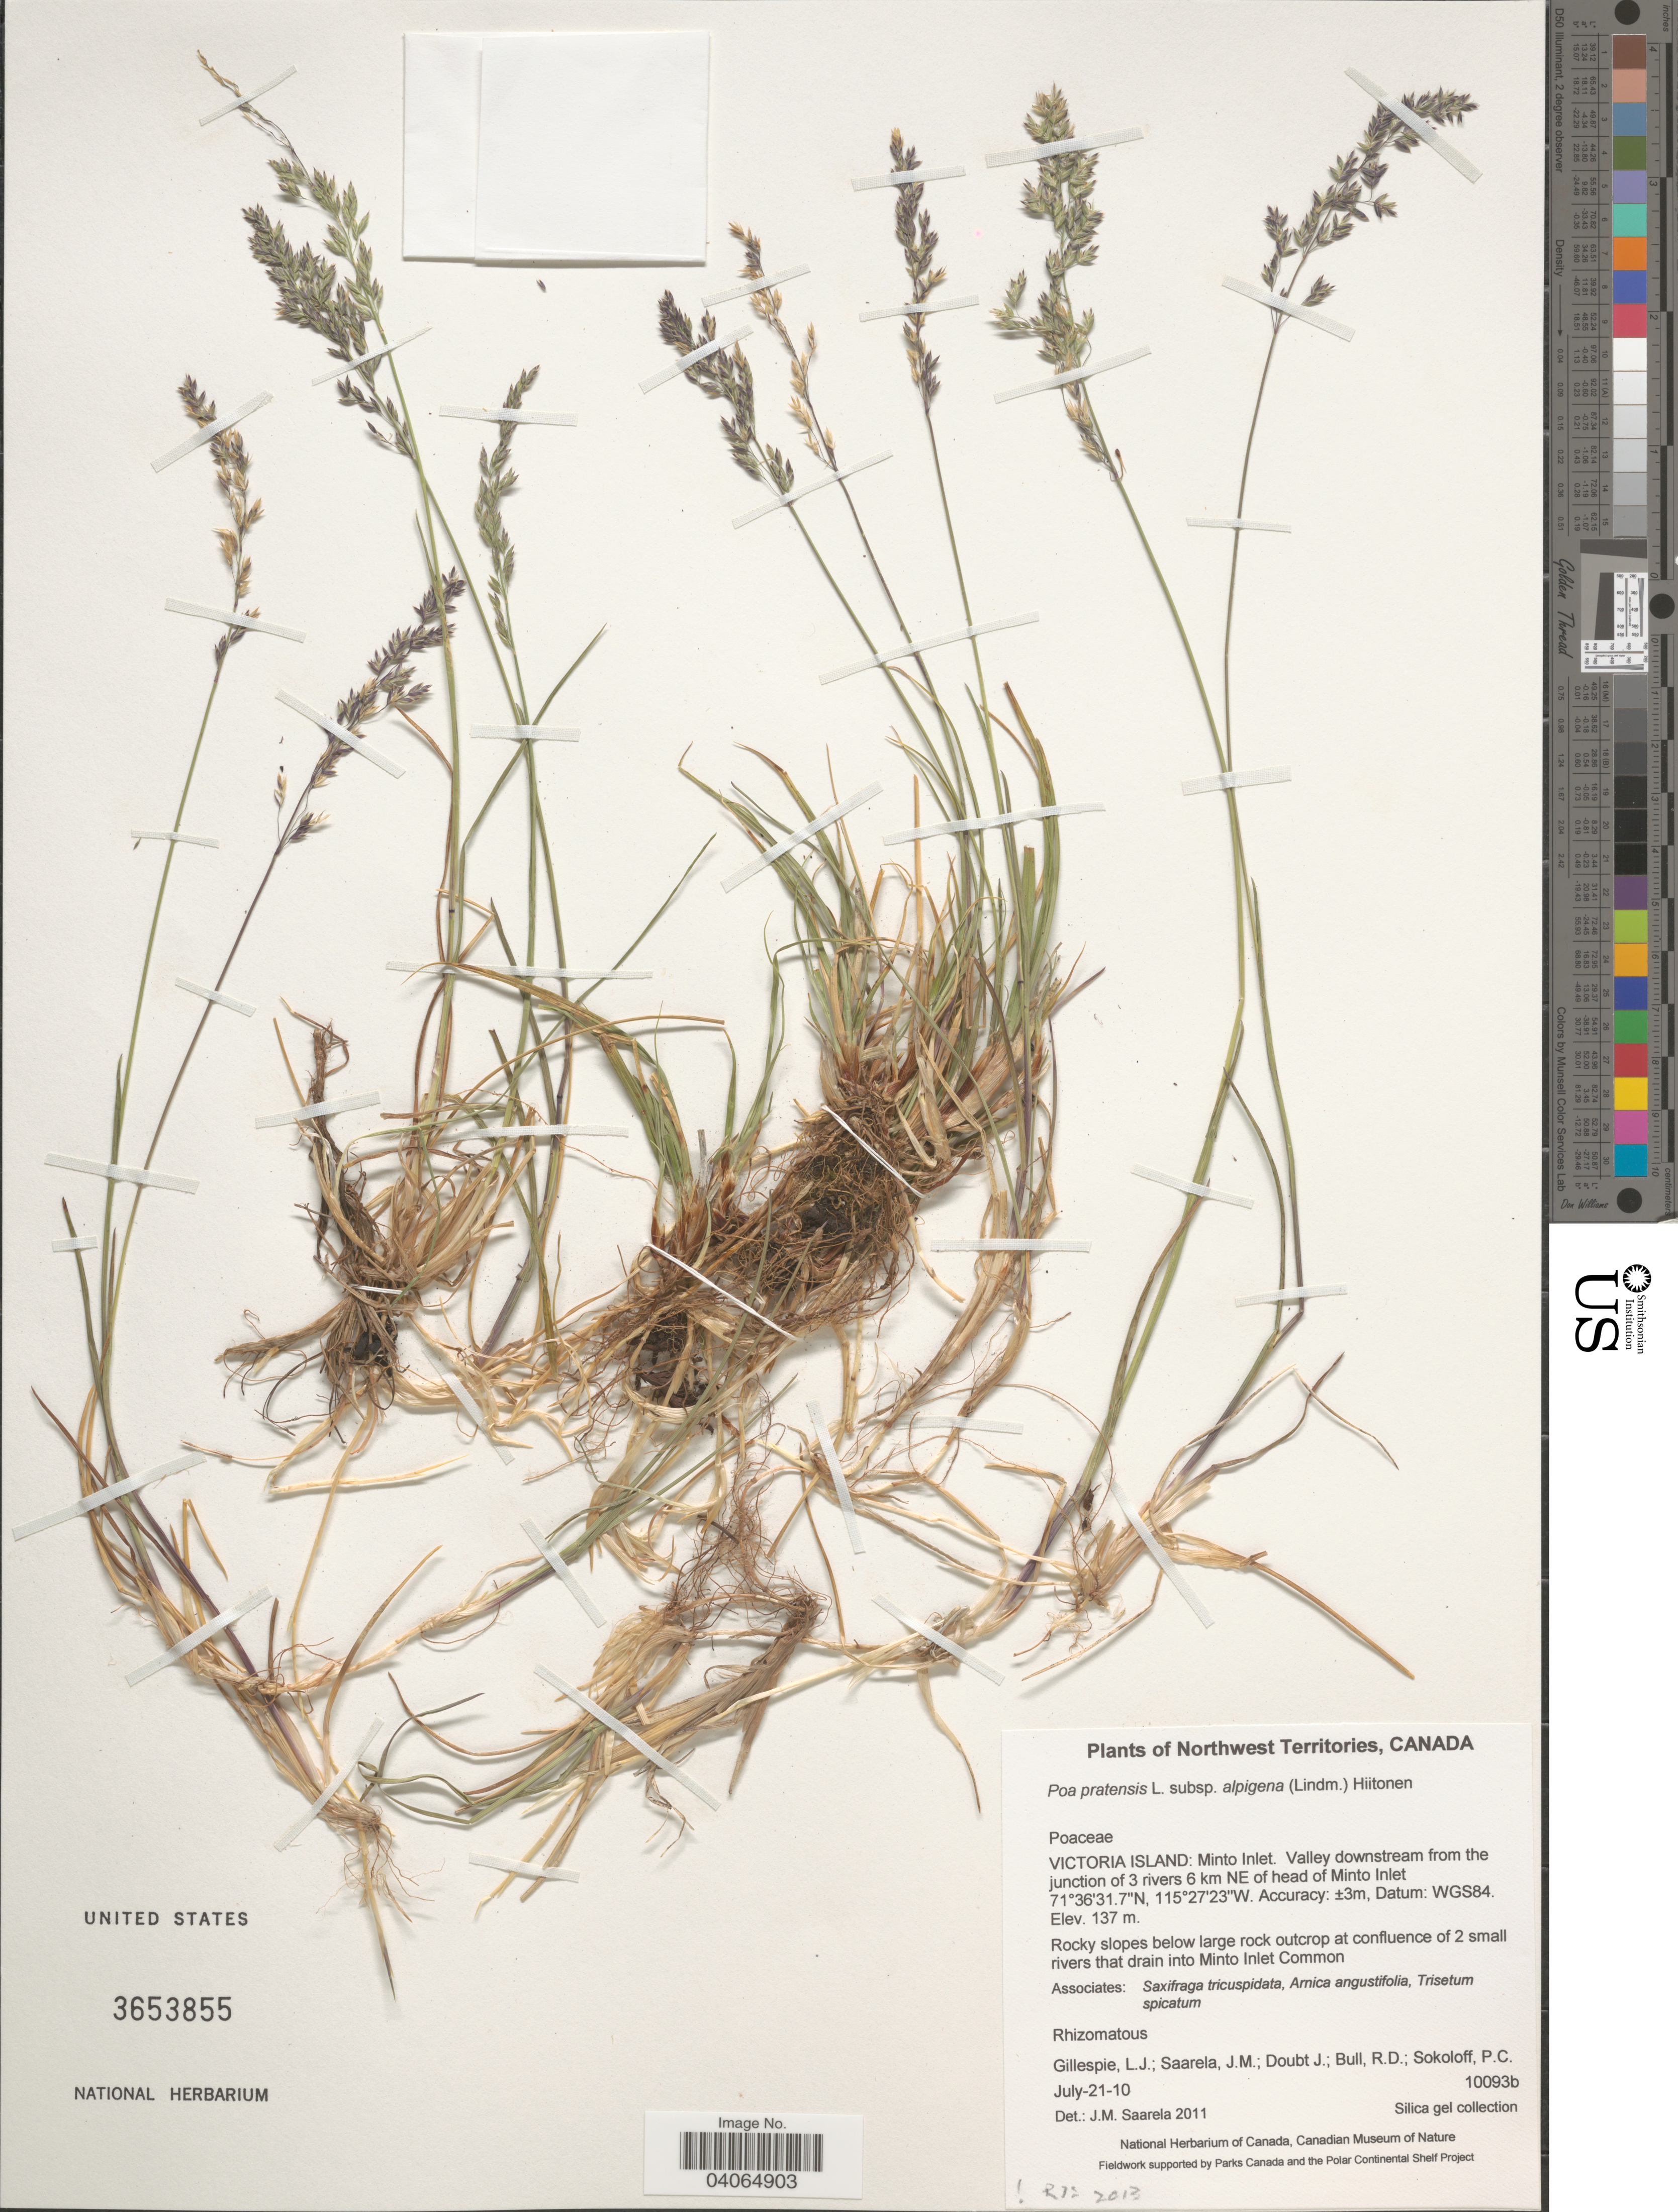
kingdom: Plantae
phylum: Tracheophyta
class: Liliopsida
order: Poales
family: Poaceae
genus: Poa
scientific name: Poa pratensis subsp. alpigena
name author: (Lindm.) Hiitonen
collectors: L. Gillespie, J. Saarela, J. Doubt, R. Bull & P. Sokoloff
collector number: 10093b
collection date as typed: Transcribed d/m/y: 21/7/10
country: Canada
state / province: Northwest Territories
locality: Victoria Island: Minto Inlet. Valley downstream from the junction of 3 rivers 6 km NE of head of Minto Inlet. Datum: WGS84. Rocky slopes below large rock outcrop at confluence of 2 small rivers that drain into Minto Inlet Common.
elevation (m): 137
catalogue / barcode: US 3653855